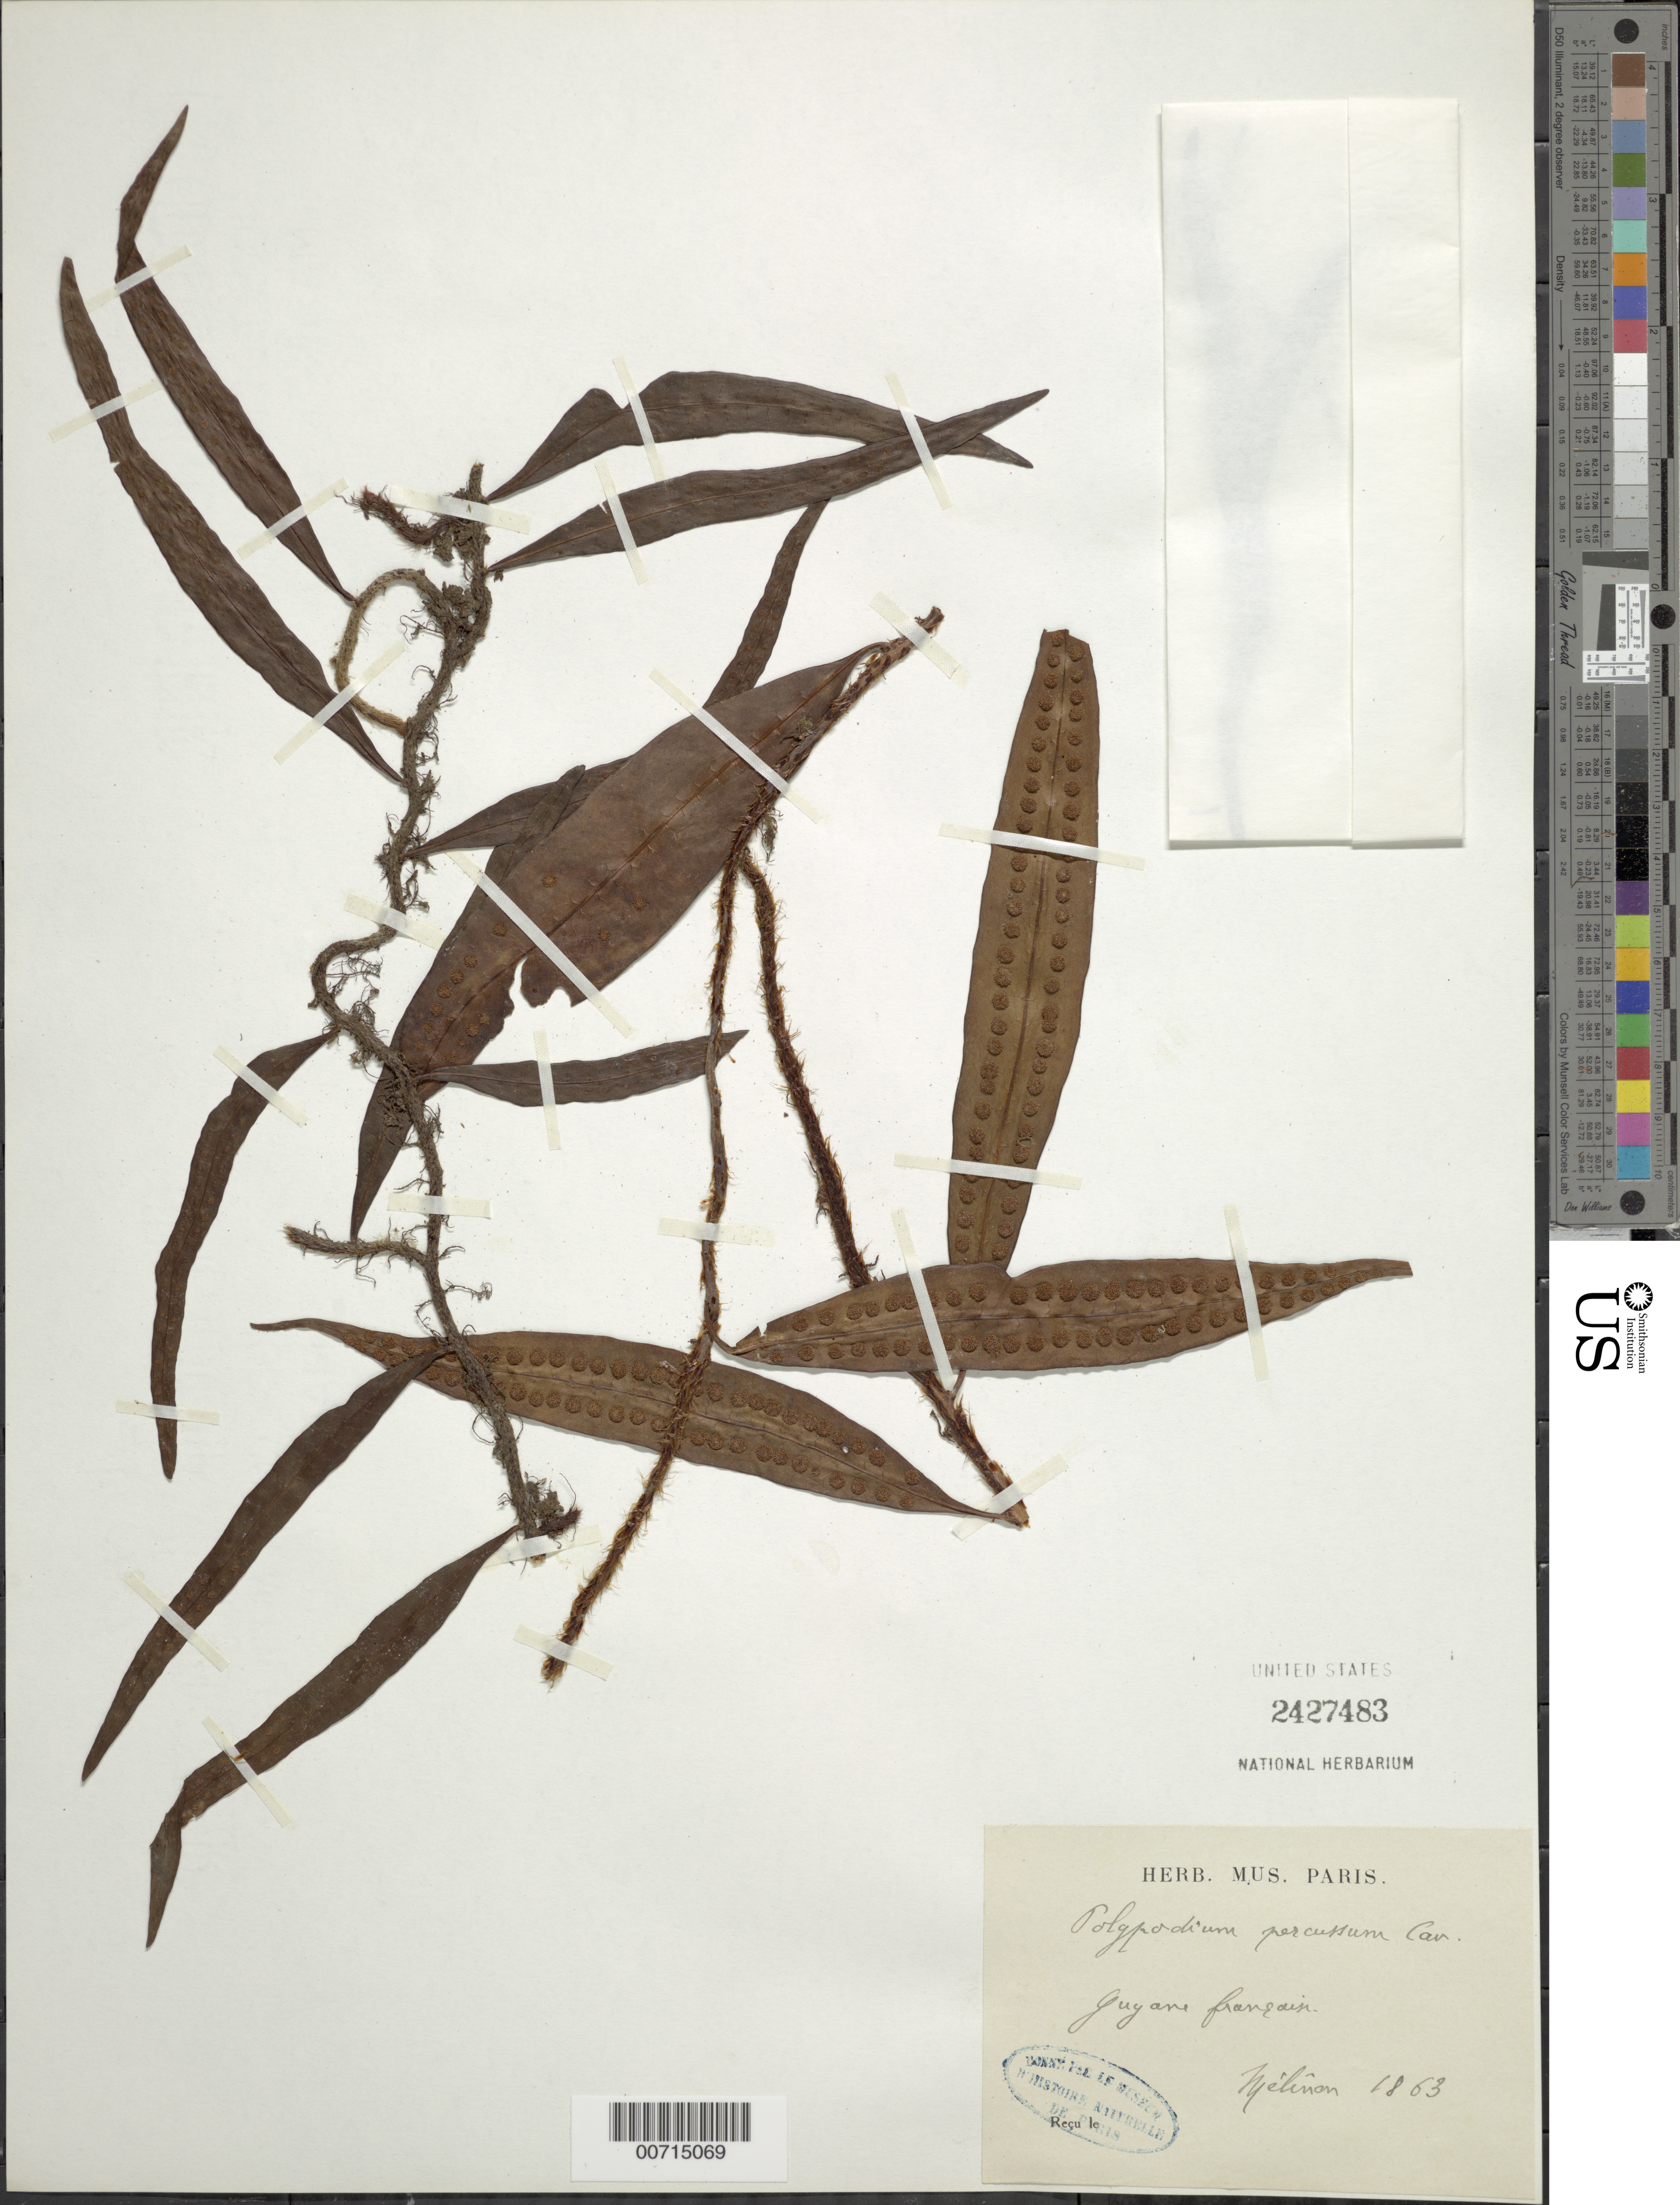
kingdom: Plantae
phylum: Tracheophyta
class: Polypodiopsida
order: Polypodiales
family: Polypodiaceae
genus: Microgramma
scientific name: Microgramma percussa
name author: (Cav.) de la Sota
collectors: E. Mélinon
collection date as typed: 1863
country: French Guiana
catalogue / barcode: US 2427483